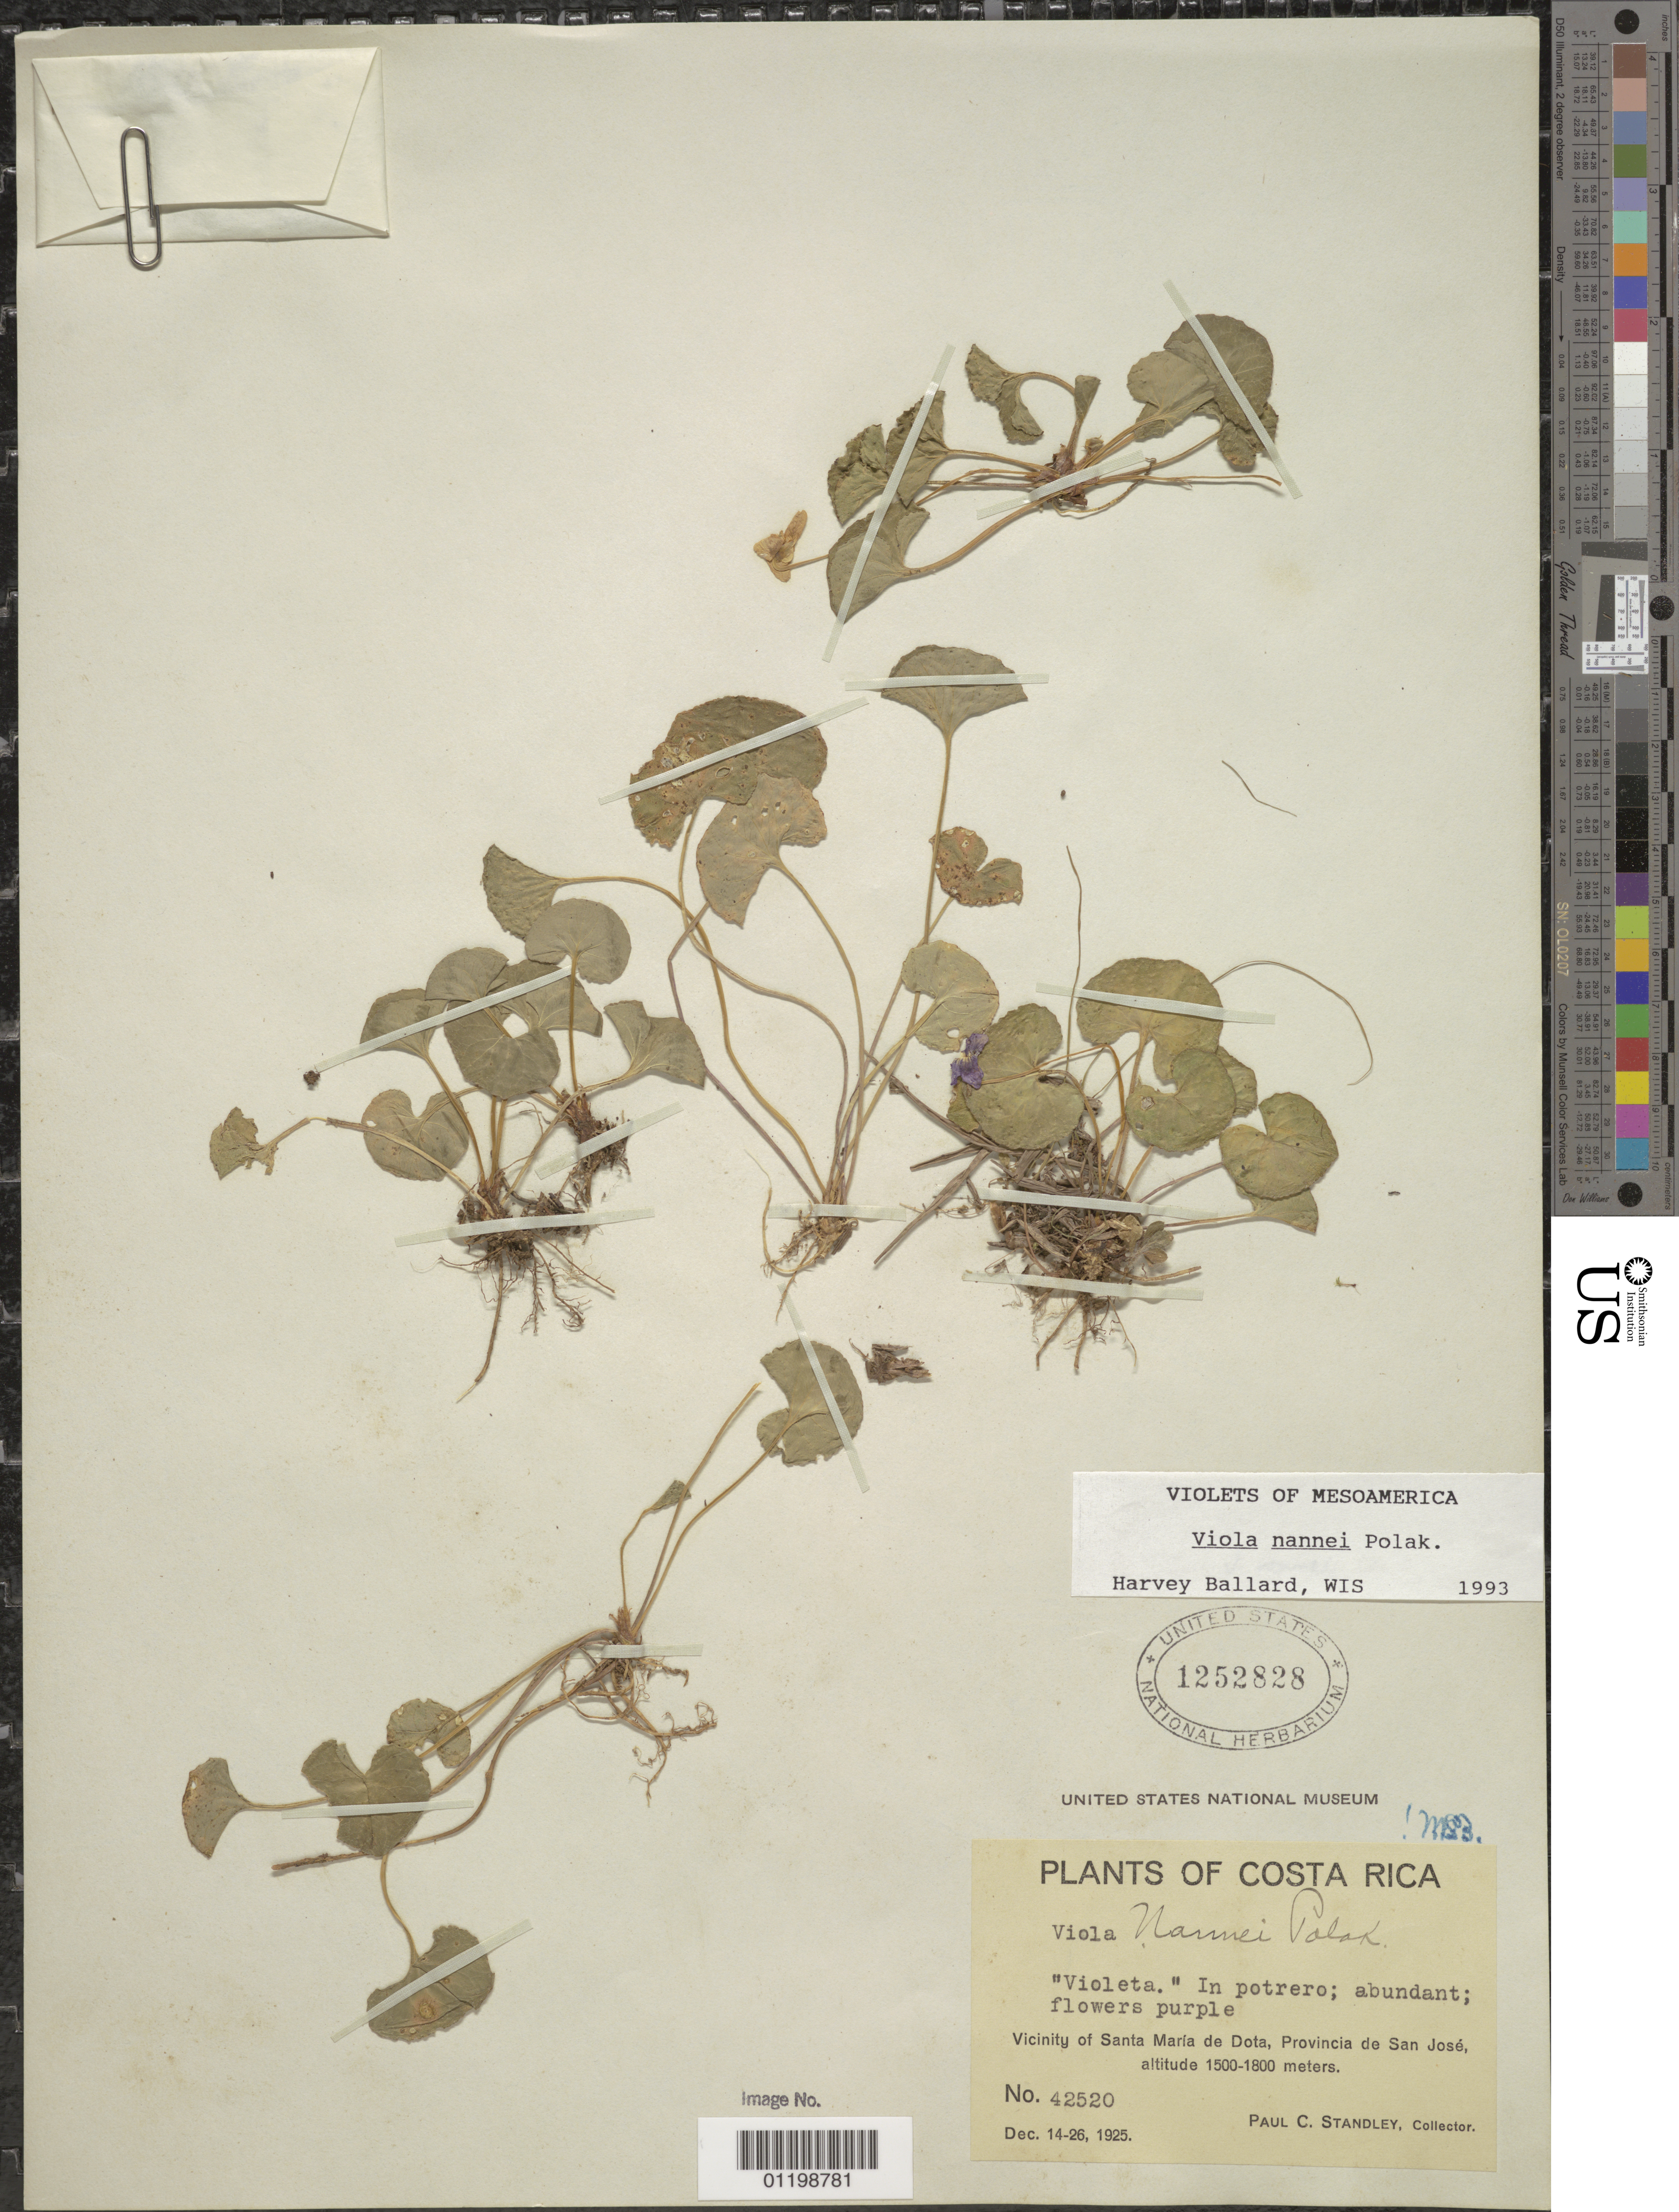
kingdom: Plantae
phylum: Tracheophyta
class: Magnoliopsida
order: Malpighiales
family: Violaceae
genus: Viola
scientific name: Viola nannei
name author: Polák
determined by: Ballard, Harvey E.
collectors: P. C. Standley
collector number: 42520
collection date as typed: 14-26 Dec 1925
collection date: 1925-12-14/1925-12-26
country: Costa Rica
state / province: San José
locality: Vicinity of Santa Maria de Dota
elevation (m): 1500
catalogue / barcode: US 1252828